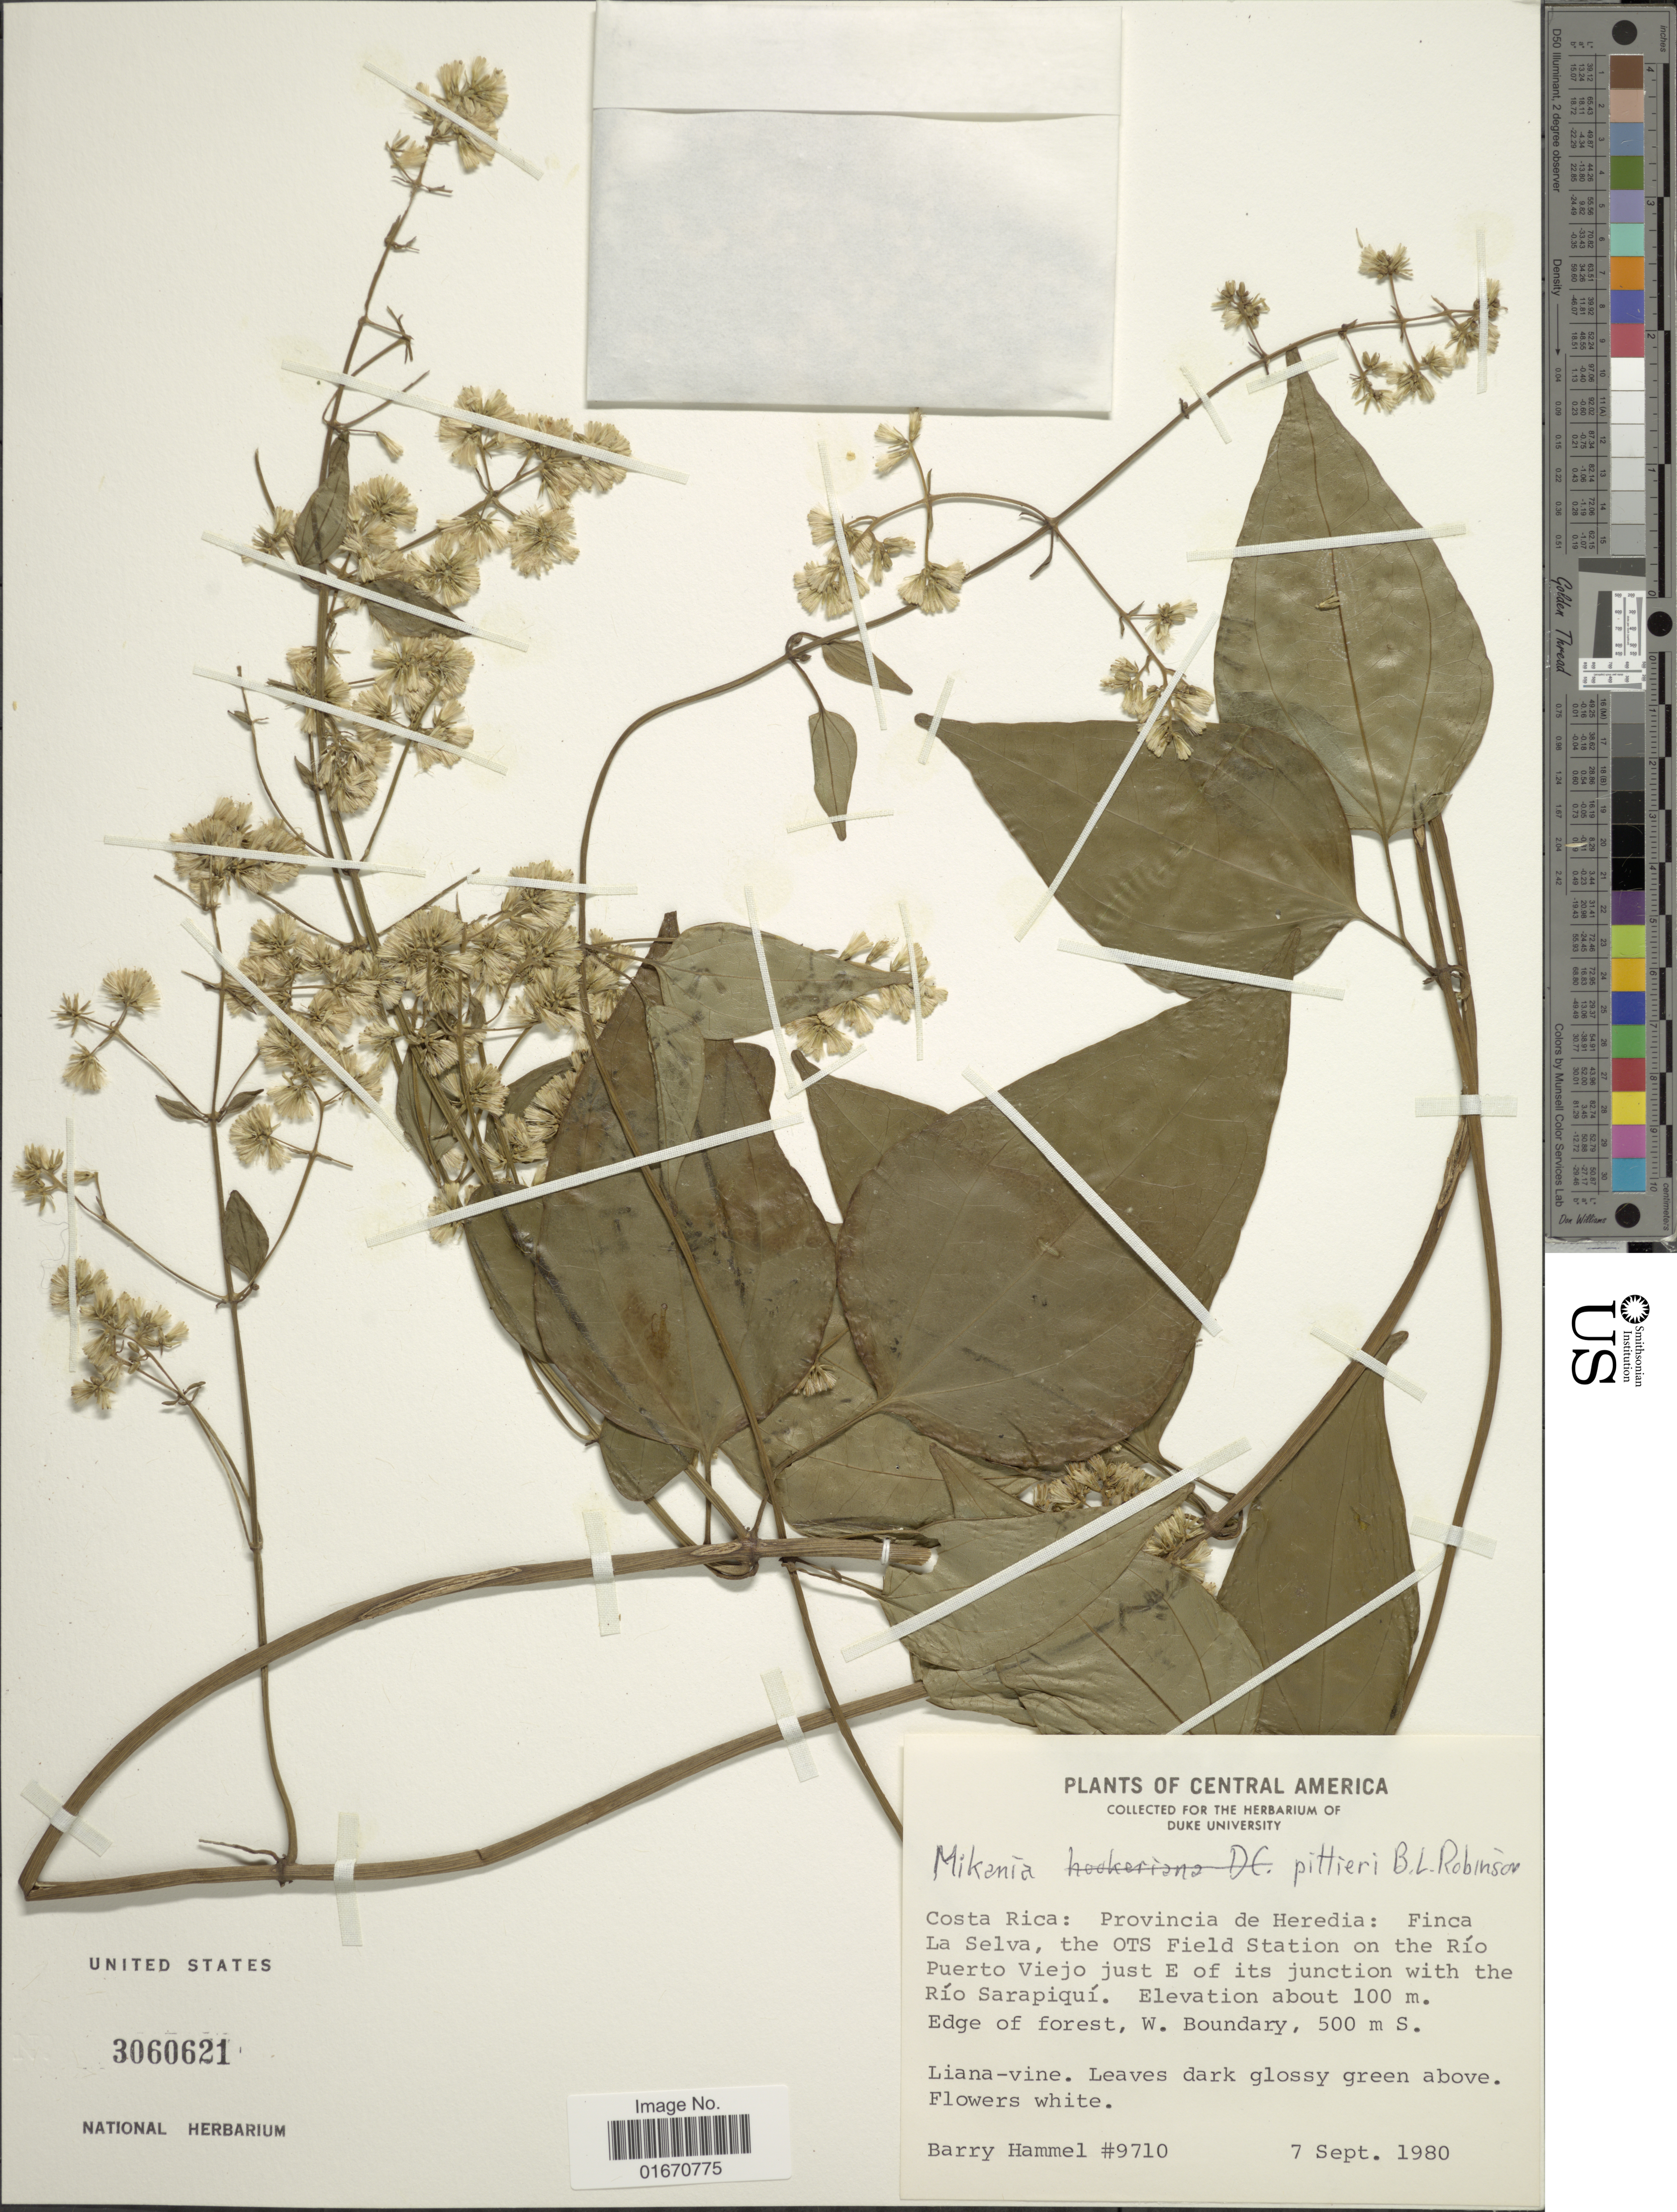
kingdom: Plantae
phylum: Tracheophyta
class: Magnoliopsida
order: Asterales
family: Asteraceae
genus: Mikania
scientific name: Mikania pittieri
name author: B.L. Rob.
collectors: B. Hammel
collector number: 9710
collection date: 1980-09-07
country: Costa Rica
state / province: Heredia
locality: Finca La Selva, the OTS Field Station on the Rio Puerto Viejo just E of its junction with the Sarapiqui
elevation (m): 100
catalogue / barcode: US 3060621